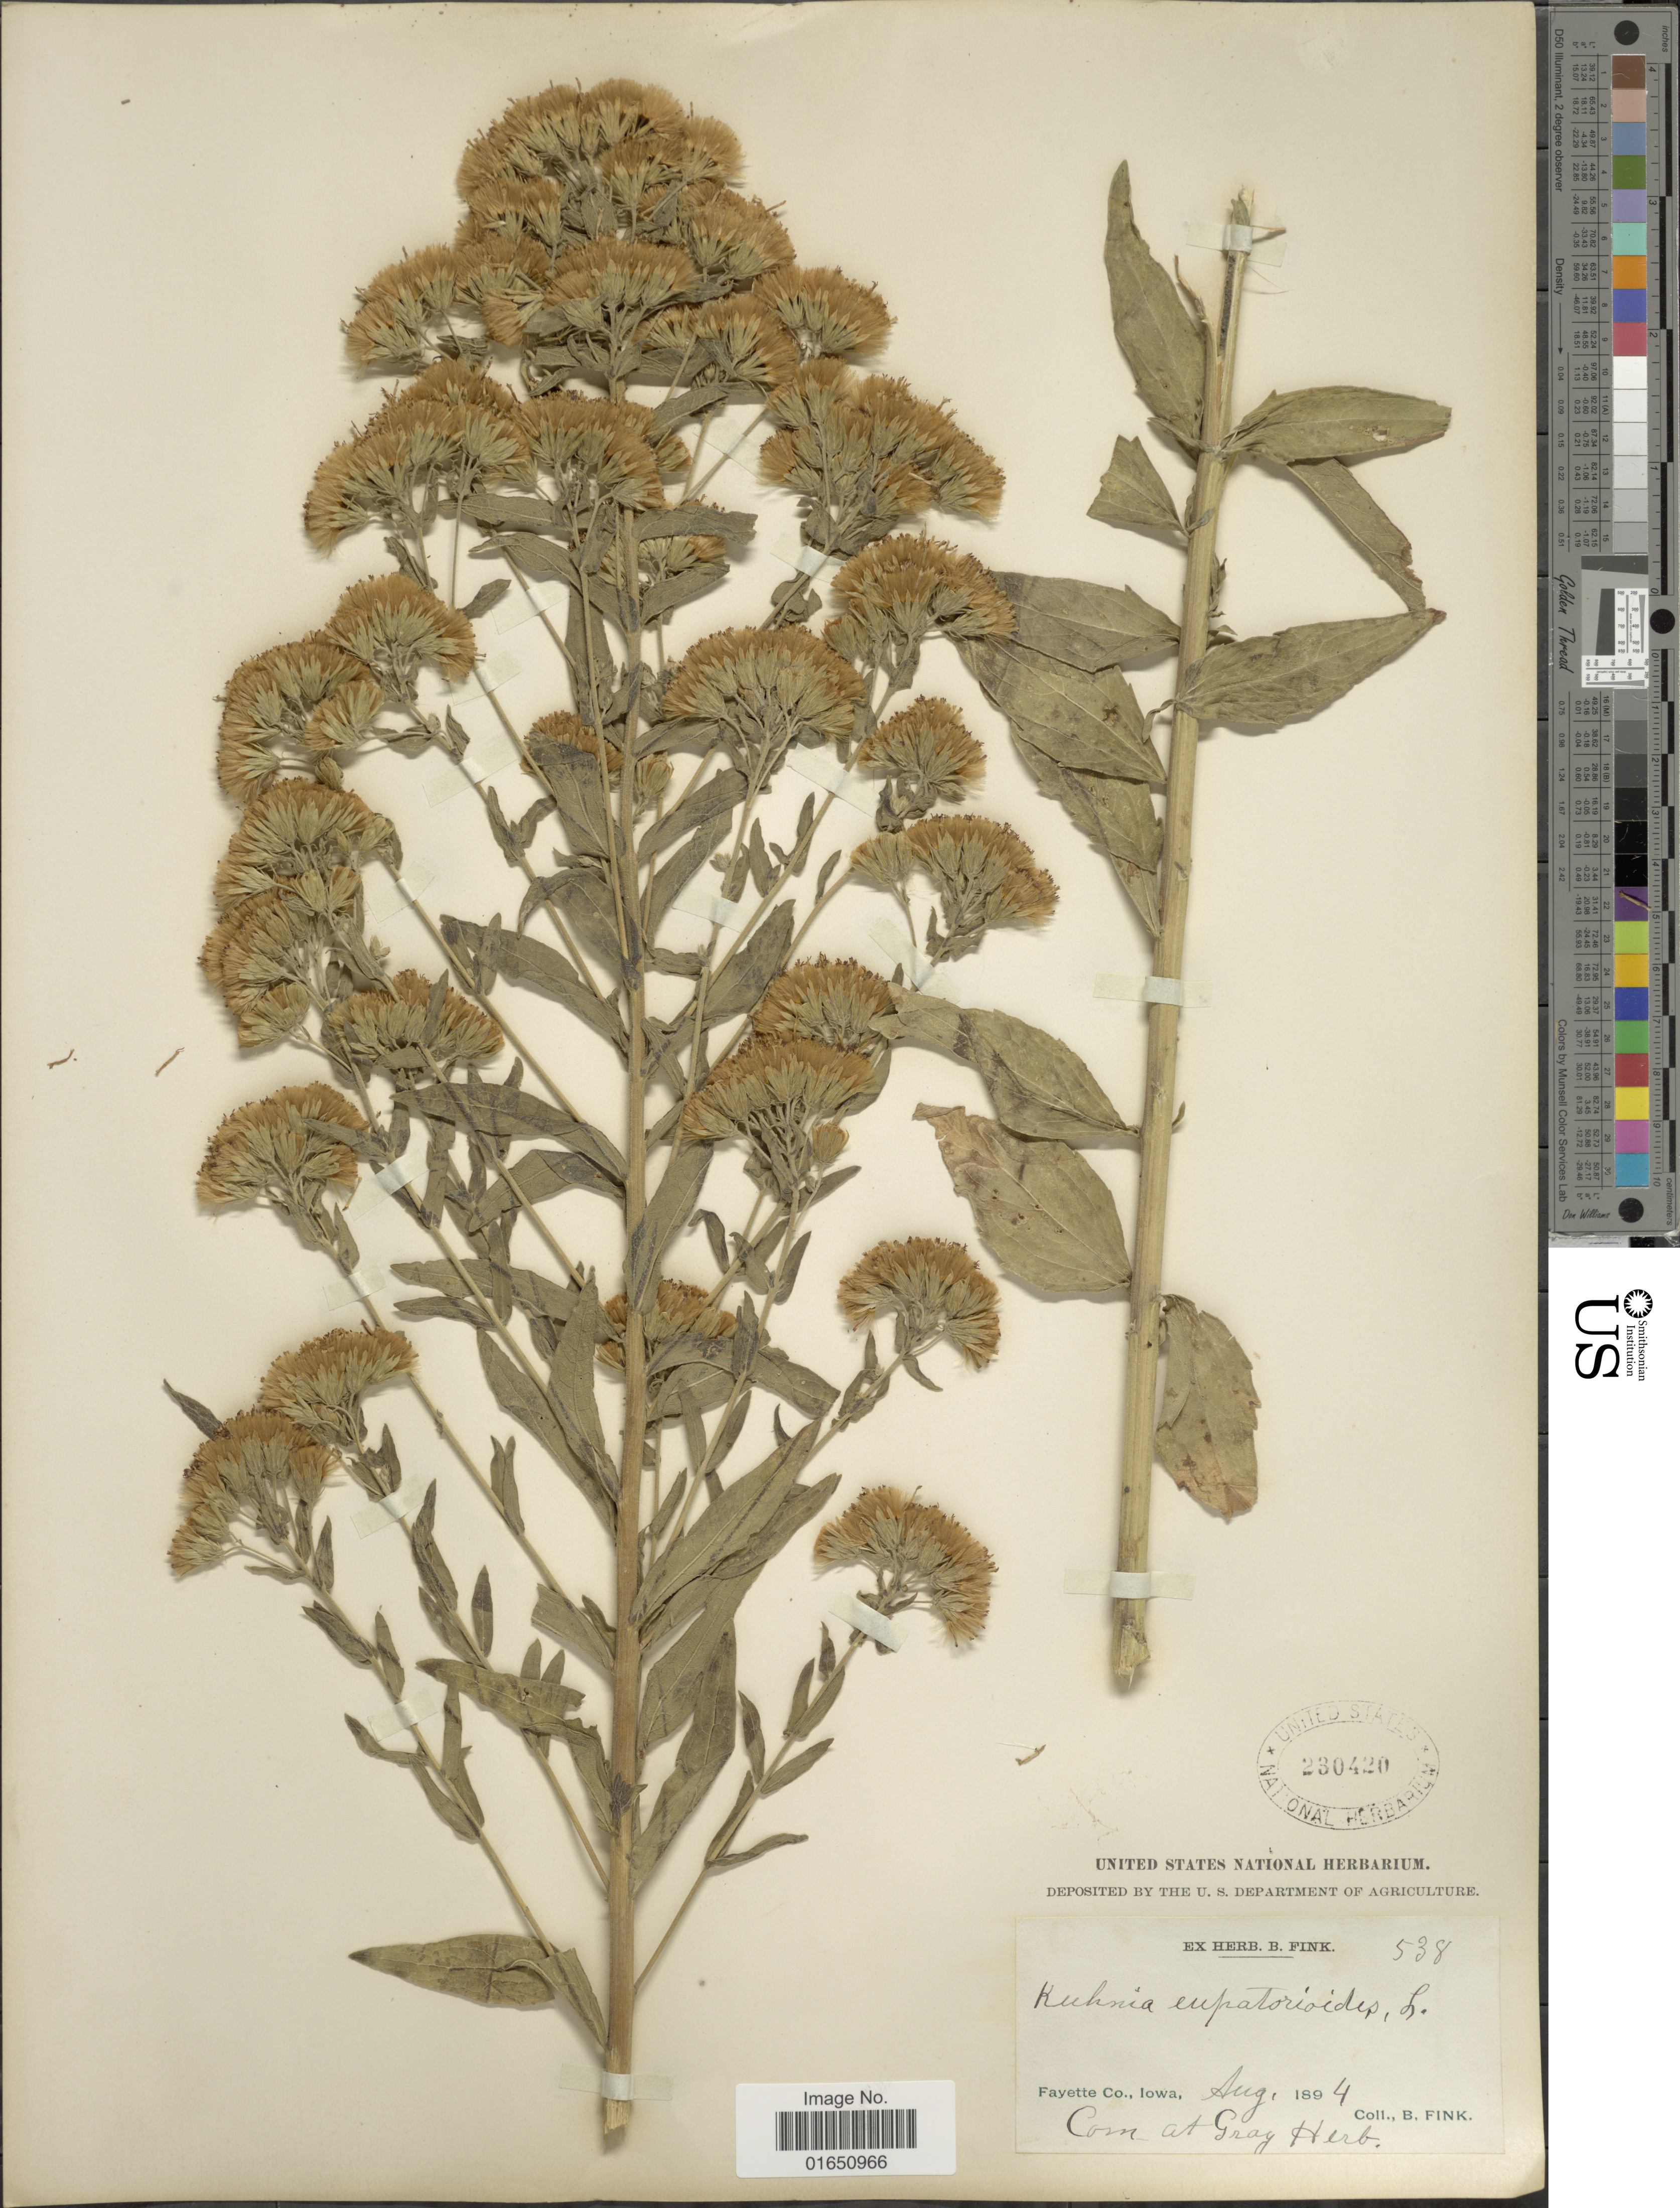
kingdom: Plantae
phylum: Tracheophyta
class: Magnoliopsida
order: Asterales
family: Asteraceae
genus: Brickellia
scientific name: Brickellia eupatorioides var. corymbulosa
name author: (Torr. & A. Gray) Shinners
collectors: B. Fink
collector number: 538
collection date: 1894-08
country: United States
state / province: Iowa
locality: Fayette Co., Iowa. Corn at Gray Herb.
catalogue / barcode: US 230420